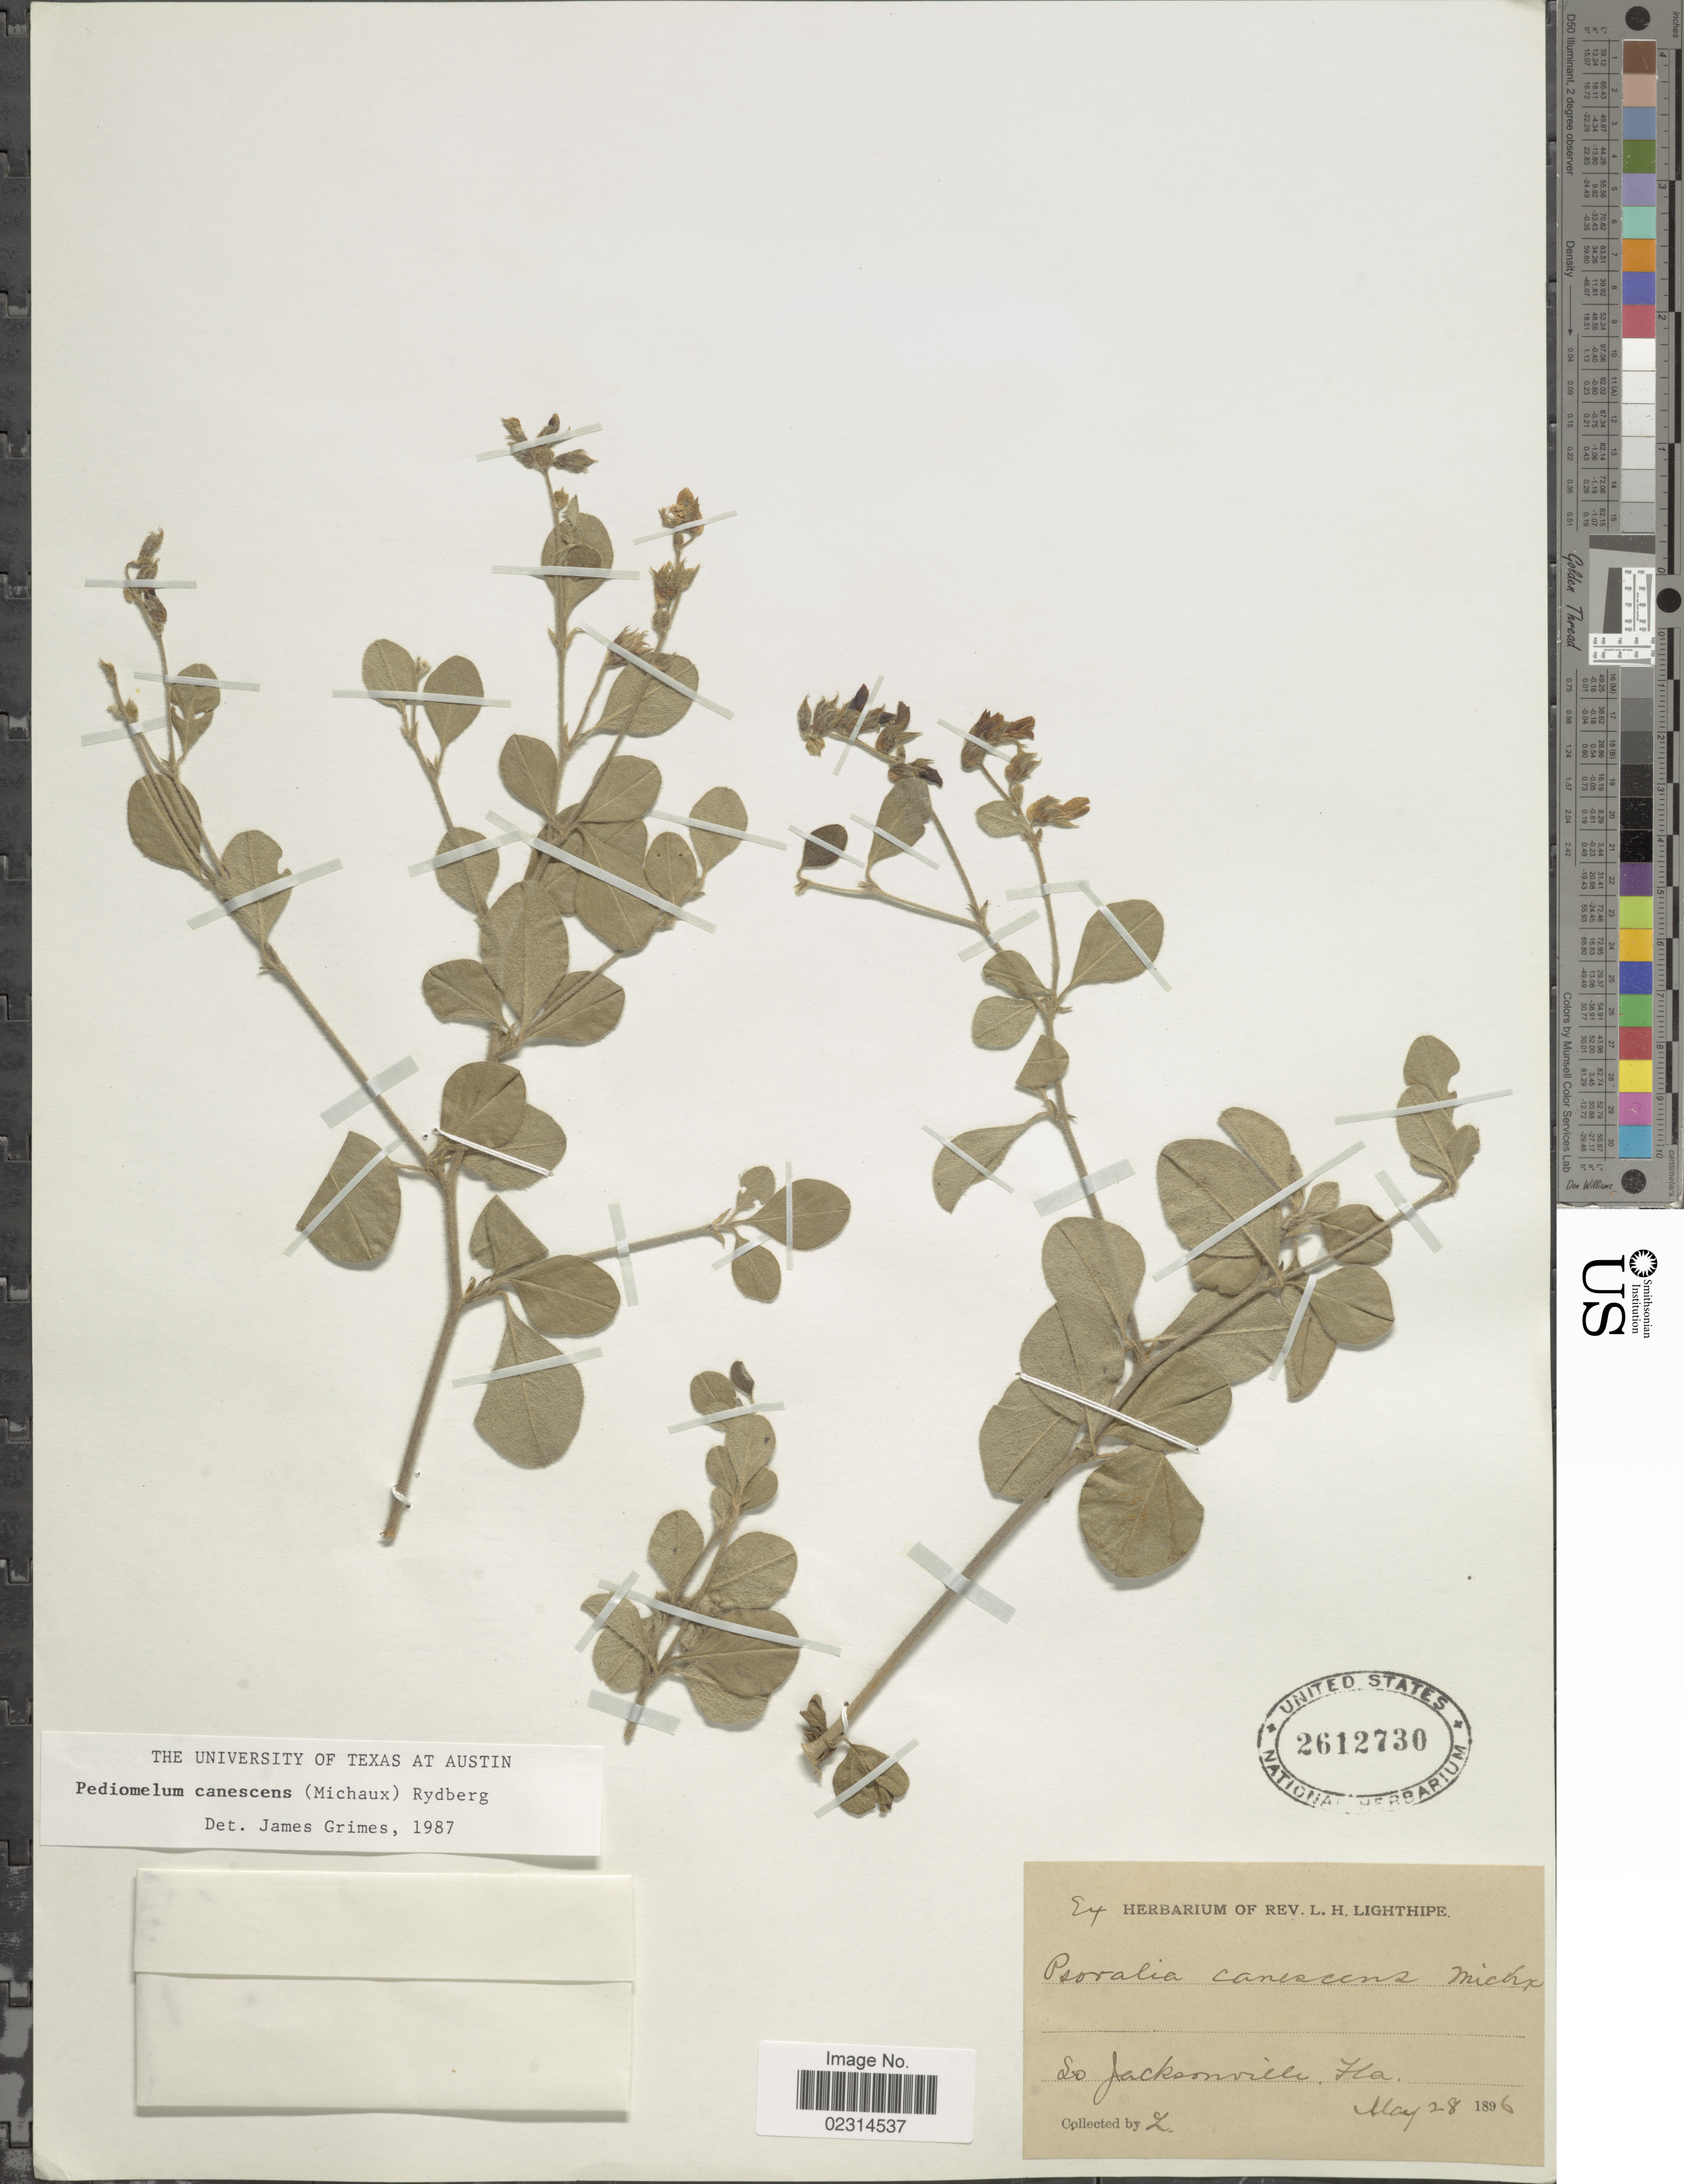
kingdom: Plantae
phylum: Tracheophyta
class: Magnoliopsida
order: Fabales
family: Fabaceae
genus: Pediomelum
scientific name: Pediomelum canescens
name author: (Michx.) Rydb.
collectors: L. H. Lighthipe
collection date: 1896-05-28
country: United States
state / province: Florida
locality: So Jacksonville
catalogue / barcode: US 2612730